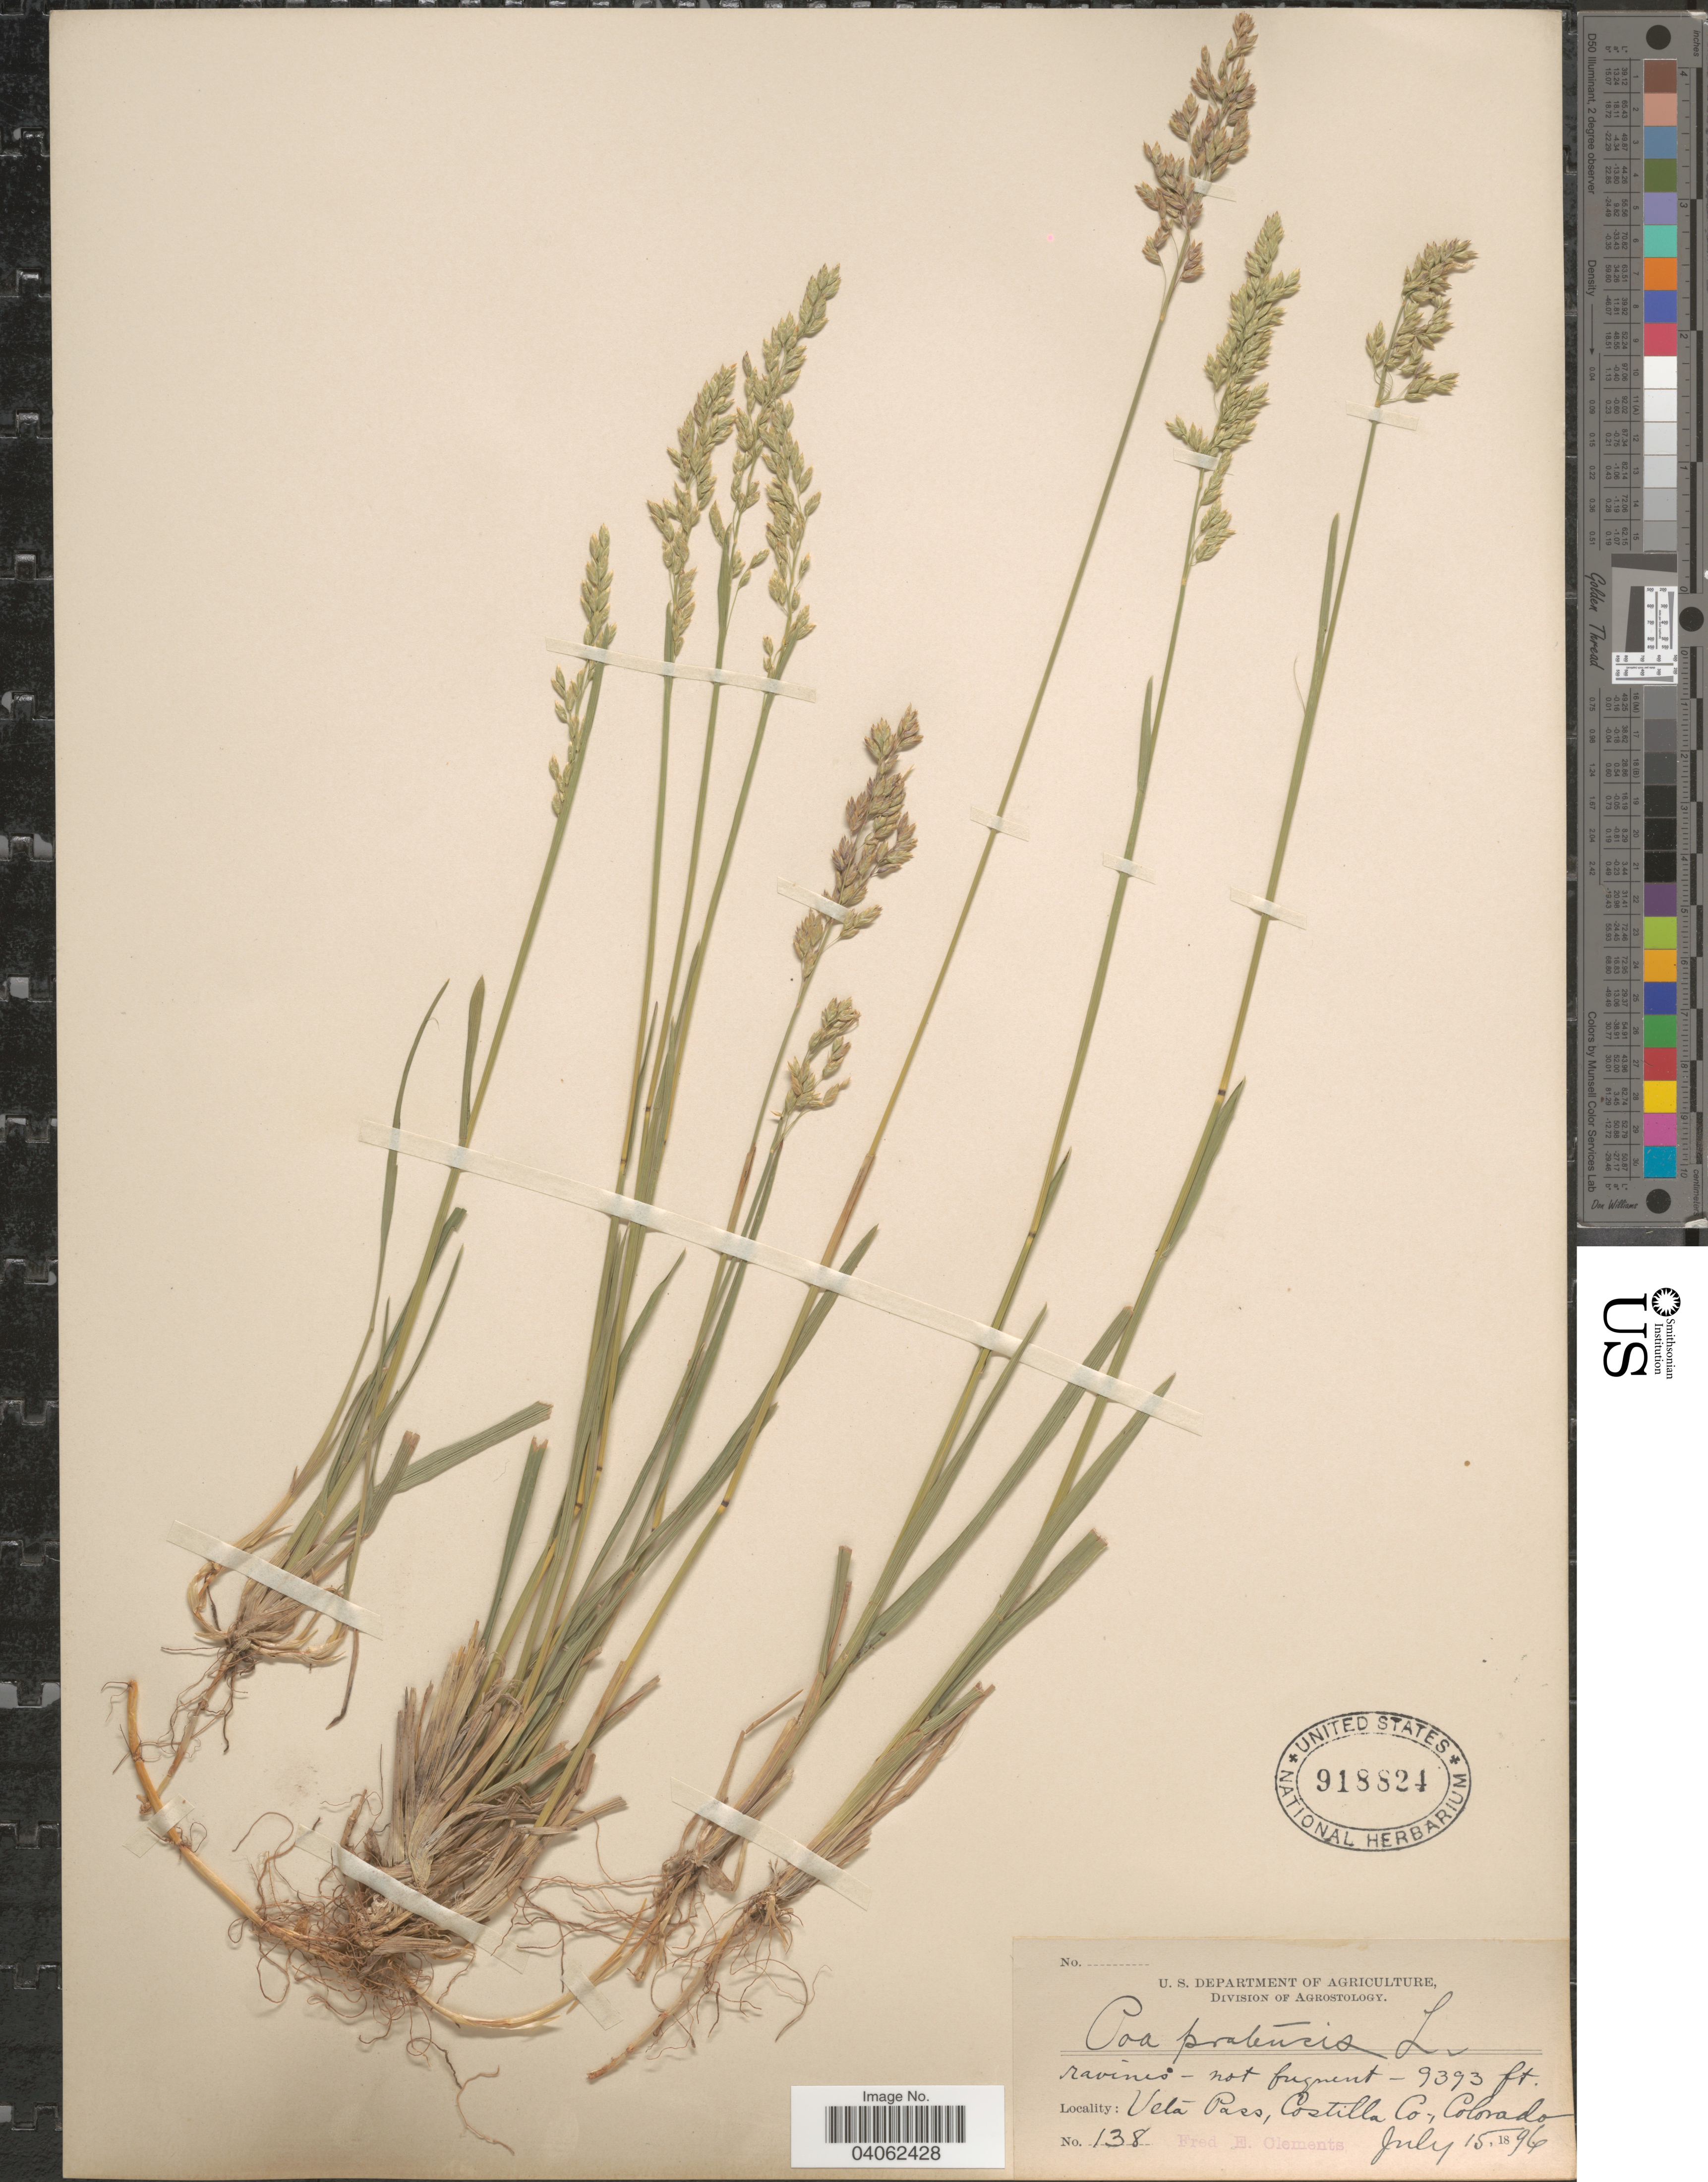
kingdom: Plantae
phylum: Tracheophyta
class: Liliopsida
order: Poales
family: Poaceae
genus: Poa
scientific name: Poa pratensis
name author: L.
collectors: F. E. Clements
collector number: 138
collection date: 1896-07-15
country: United States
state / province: Colorado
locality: Veta Pass, Costilla Co.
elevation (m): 2863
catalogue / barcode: US 918824